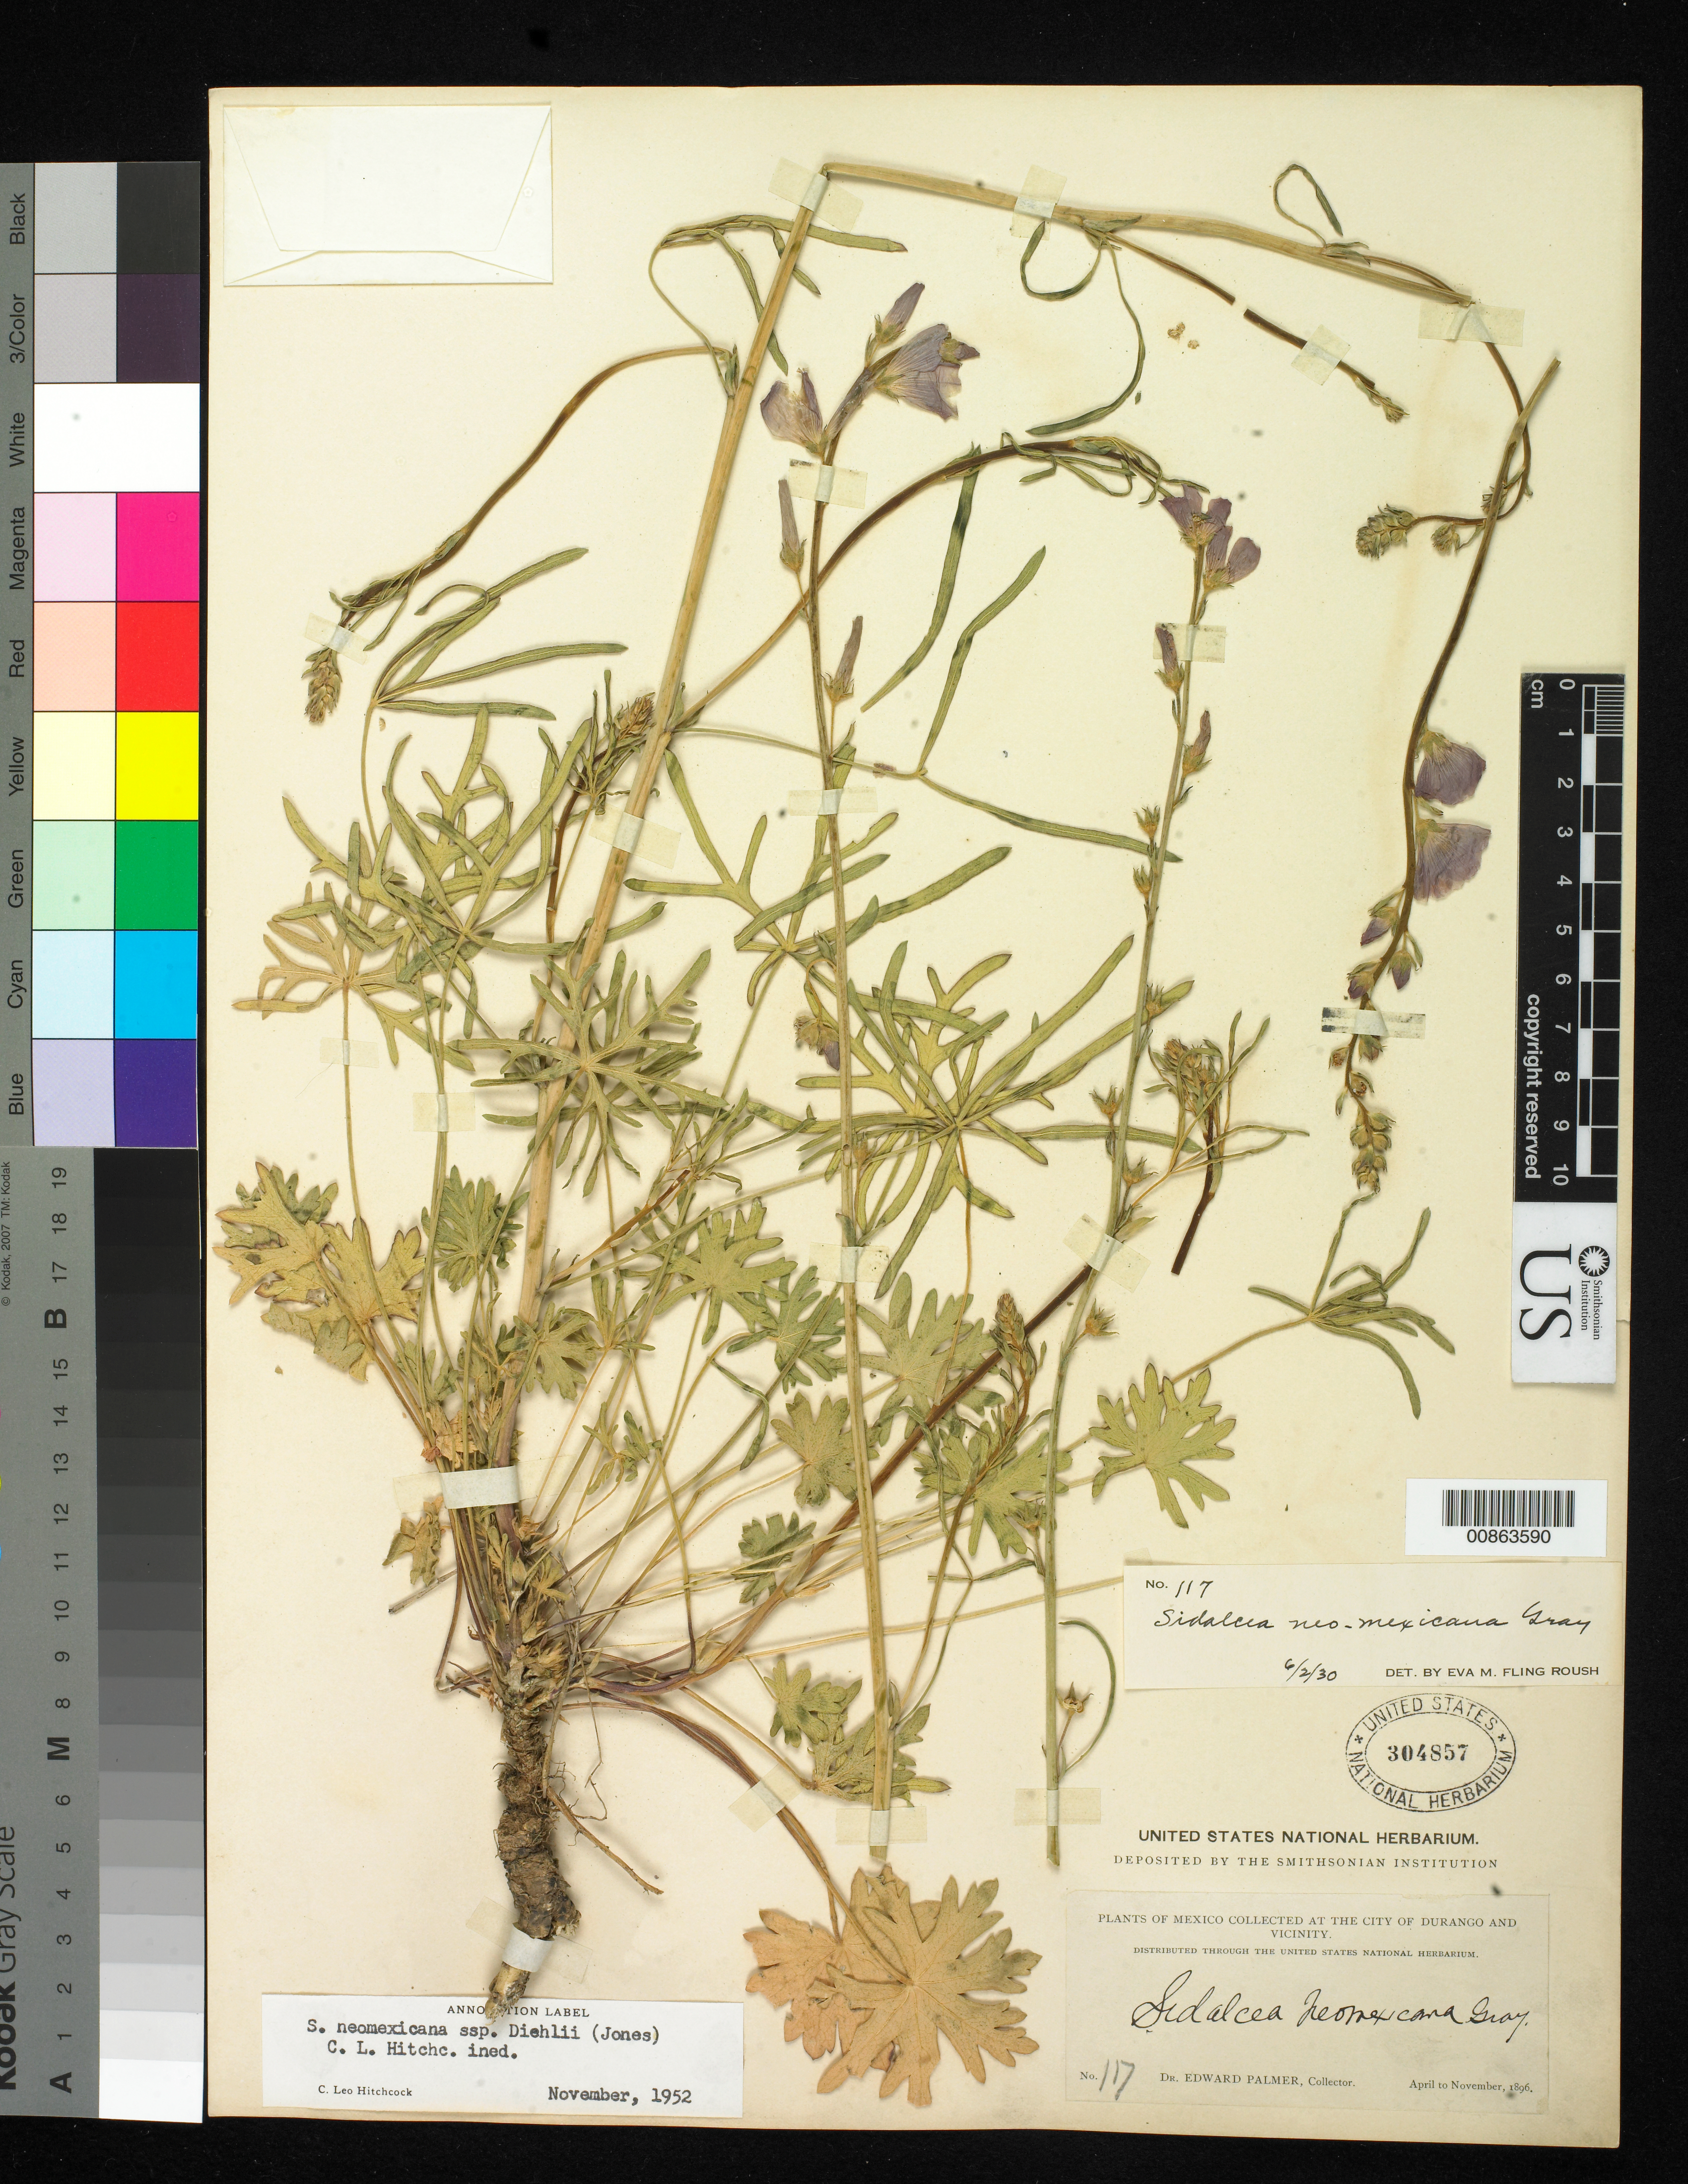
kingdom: Plantae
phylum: Tracheophyta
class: Magnoliopsida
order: Malvales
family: Malvaceae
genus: Sidalcea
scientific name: Sidalcea neomexicana subsp. diehlii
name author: A. Gray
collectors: E. Palmer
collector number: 117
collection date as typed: Apr 1896 to -- Nov 1896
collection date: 1896-04/1896-11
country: Mexico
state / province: Durango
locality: City of Durango and vicinity.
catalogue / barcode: US 304857